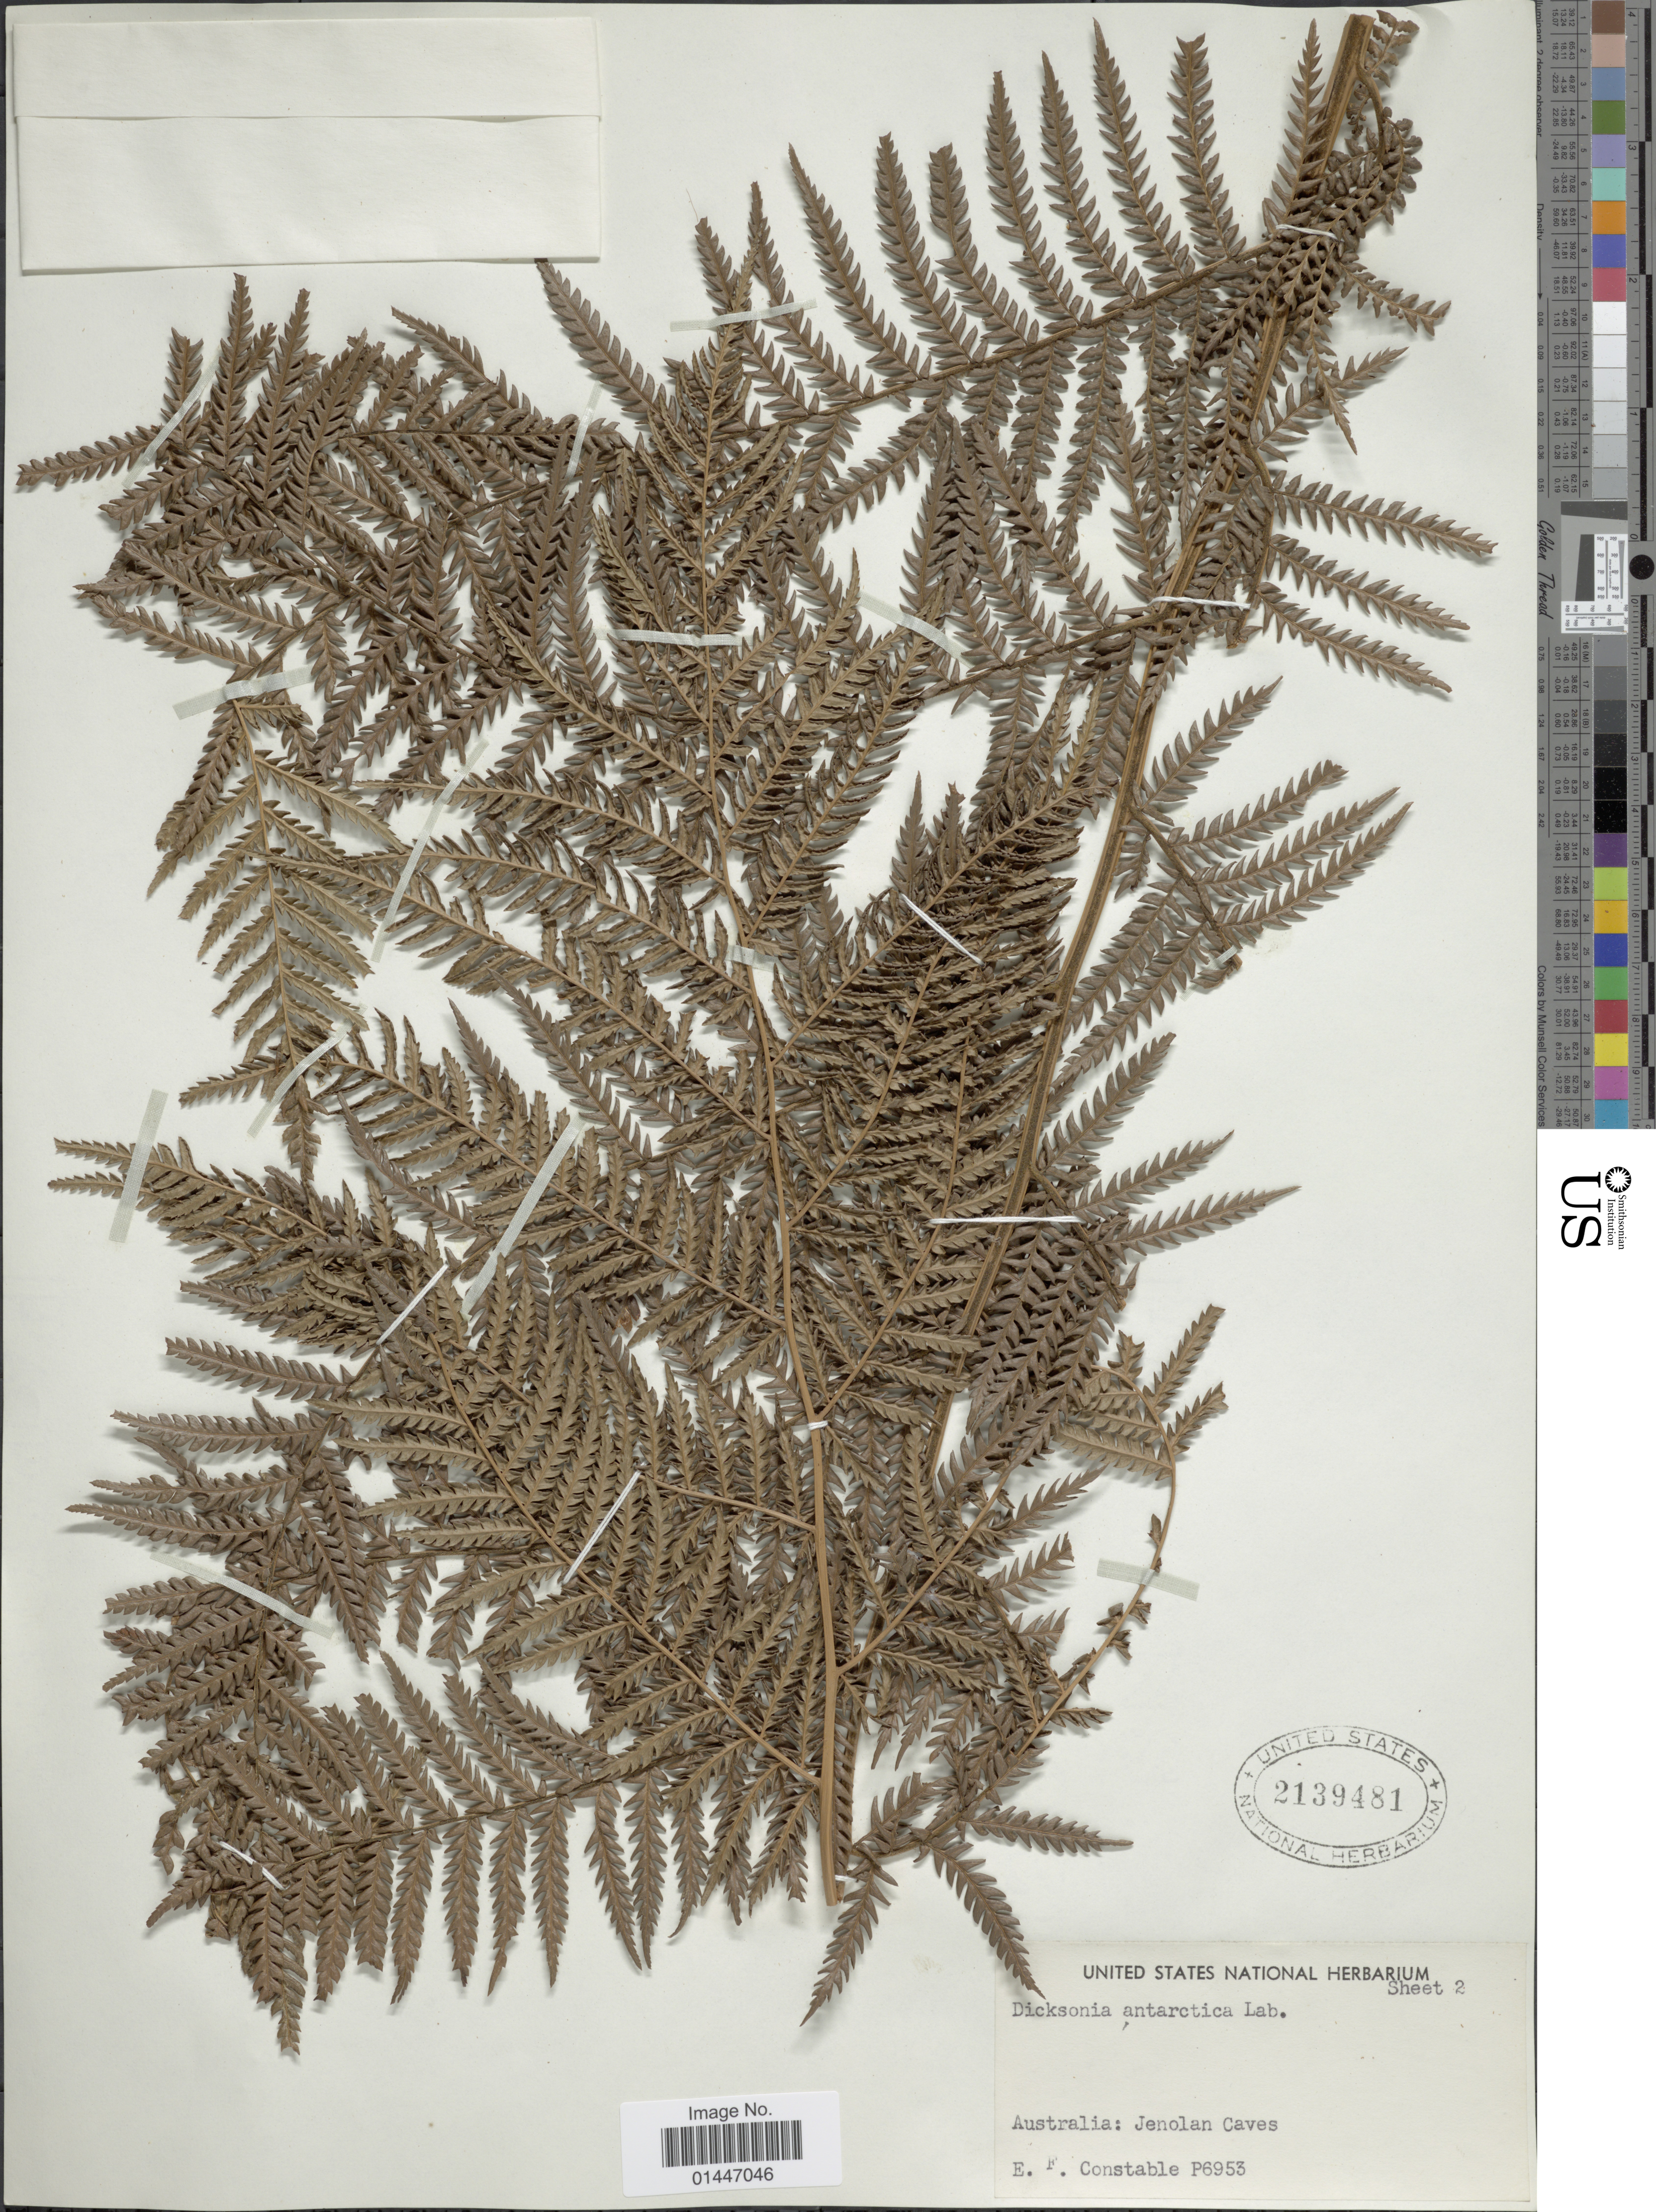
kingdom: Plantae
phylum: Tracheophyta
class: Polypodiopsida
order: Cyatheales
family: Dicksoniaceae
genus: Dicksonia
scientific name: Dicksonia antarctica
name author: Labill.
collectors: E. F. Constable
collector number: P6953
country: Australia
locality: Jenolan Caves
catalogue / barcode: US 2139481